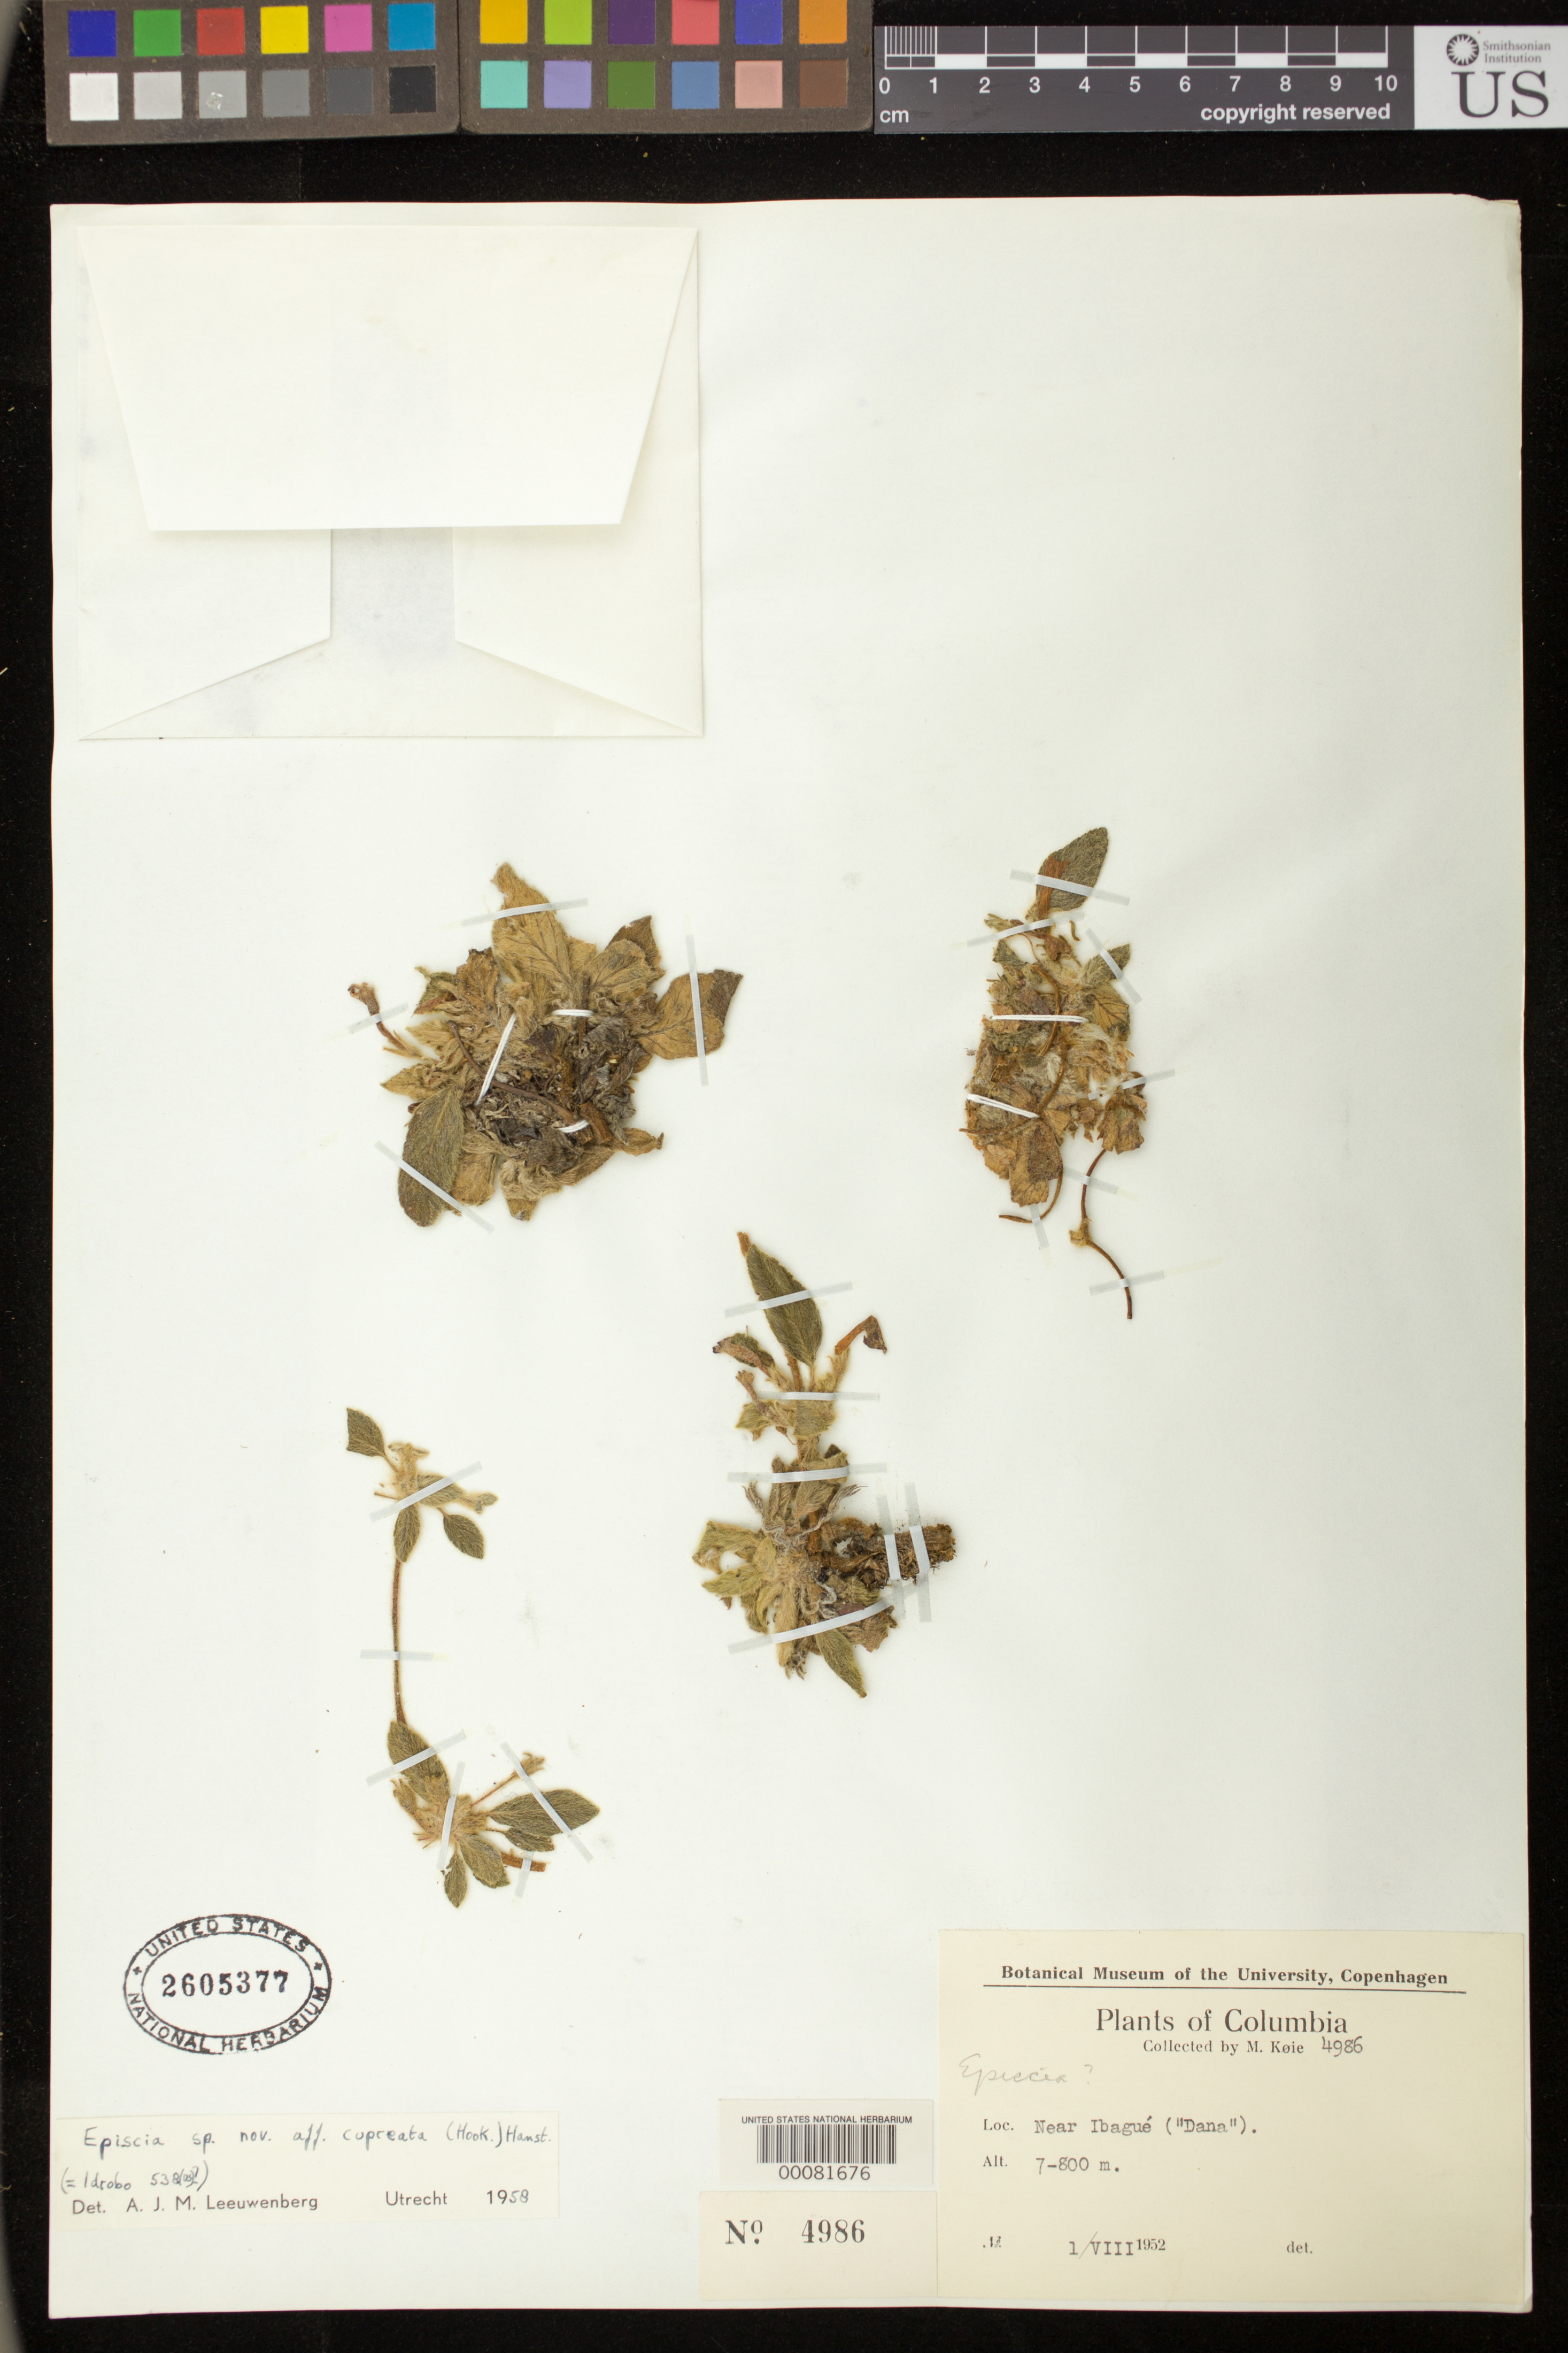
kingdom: Plantae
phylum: Tracheophyta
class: Magnoliopsida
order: Lamiales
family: Gesneriaceae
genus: Episcia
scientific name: Episcia cupreata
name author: (Hook.) Hanst.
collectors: M. Köie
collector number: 4986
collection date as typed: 01 Aug 1952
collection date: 1952-08-01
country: Colombia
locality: Near Ibague ("Dana")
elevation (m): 700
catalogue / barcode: US 2605377